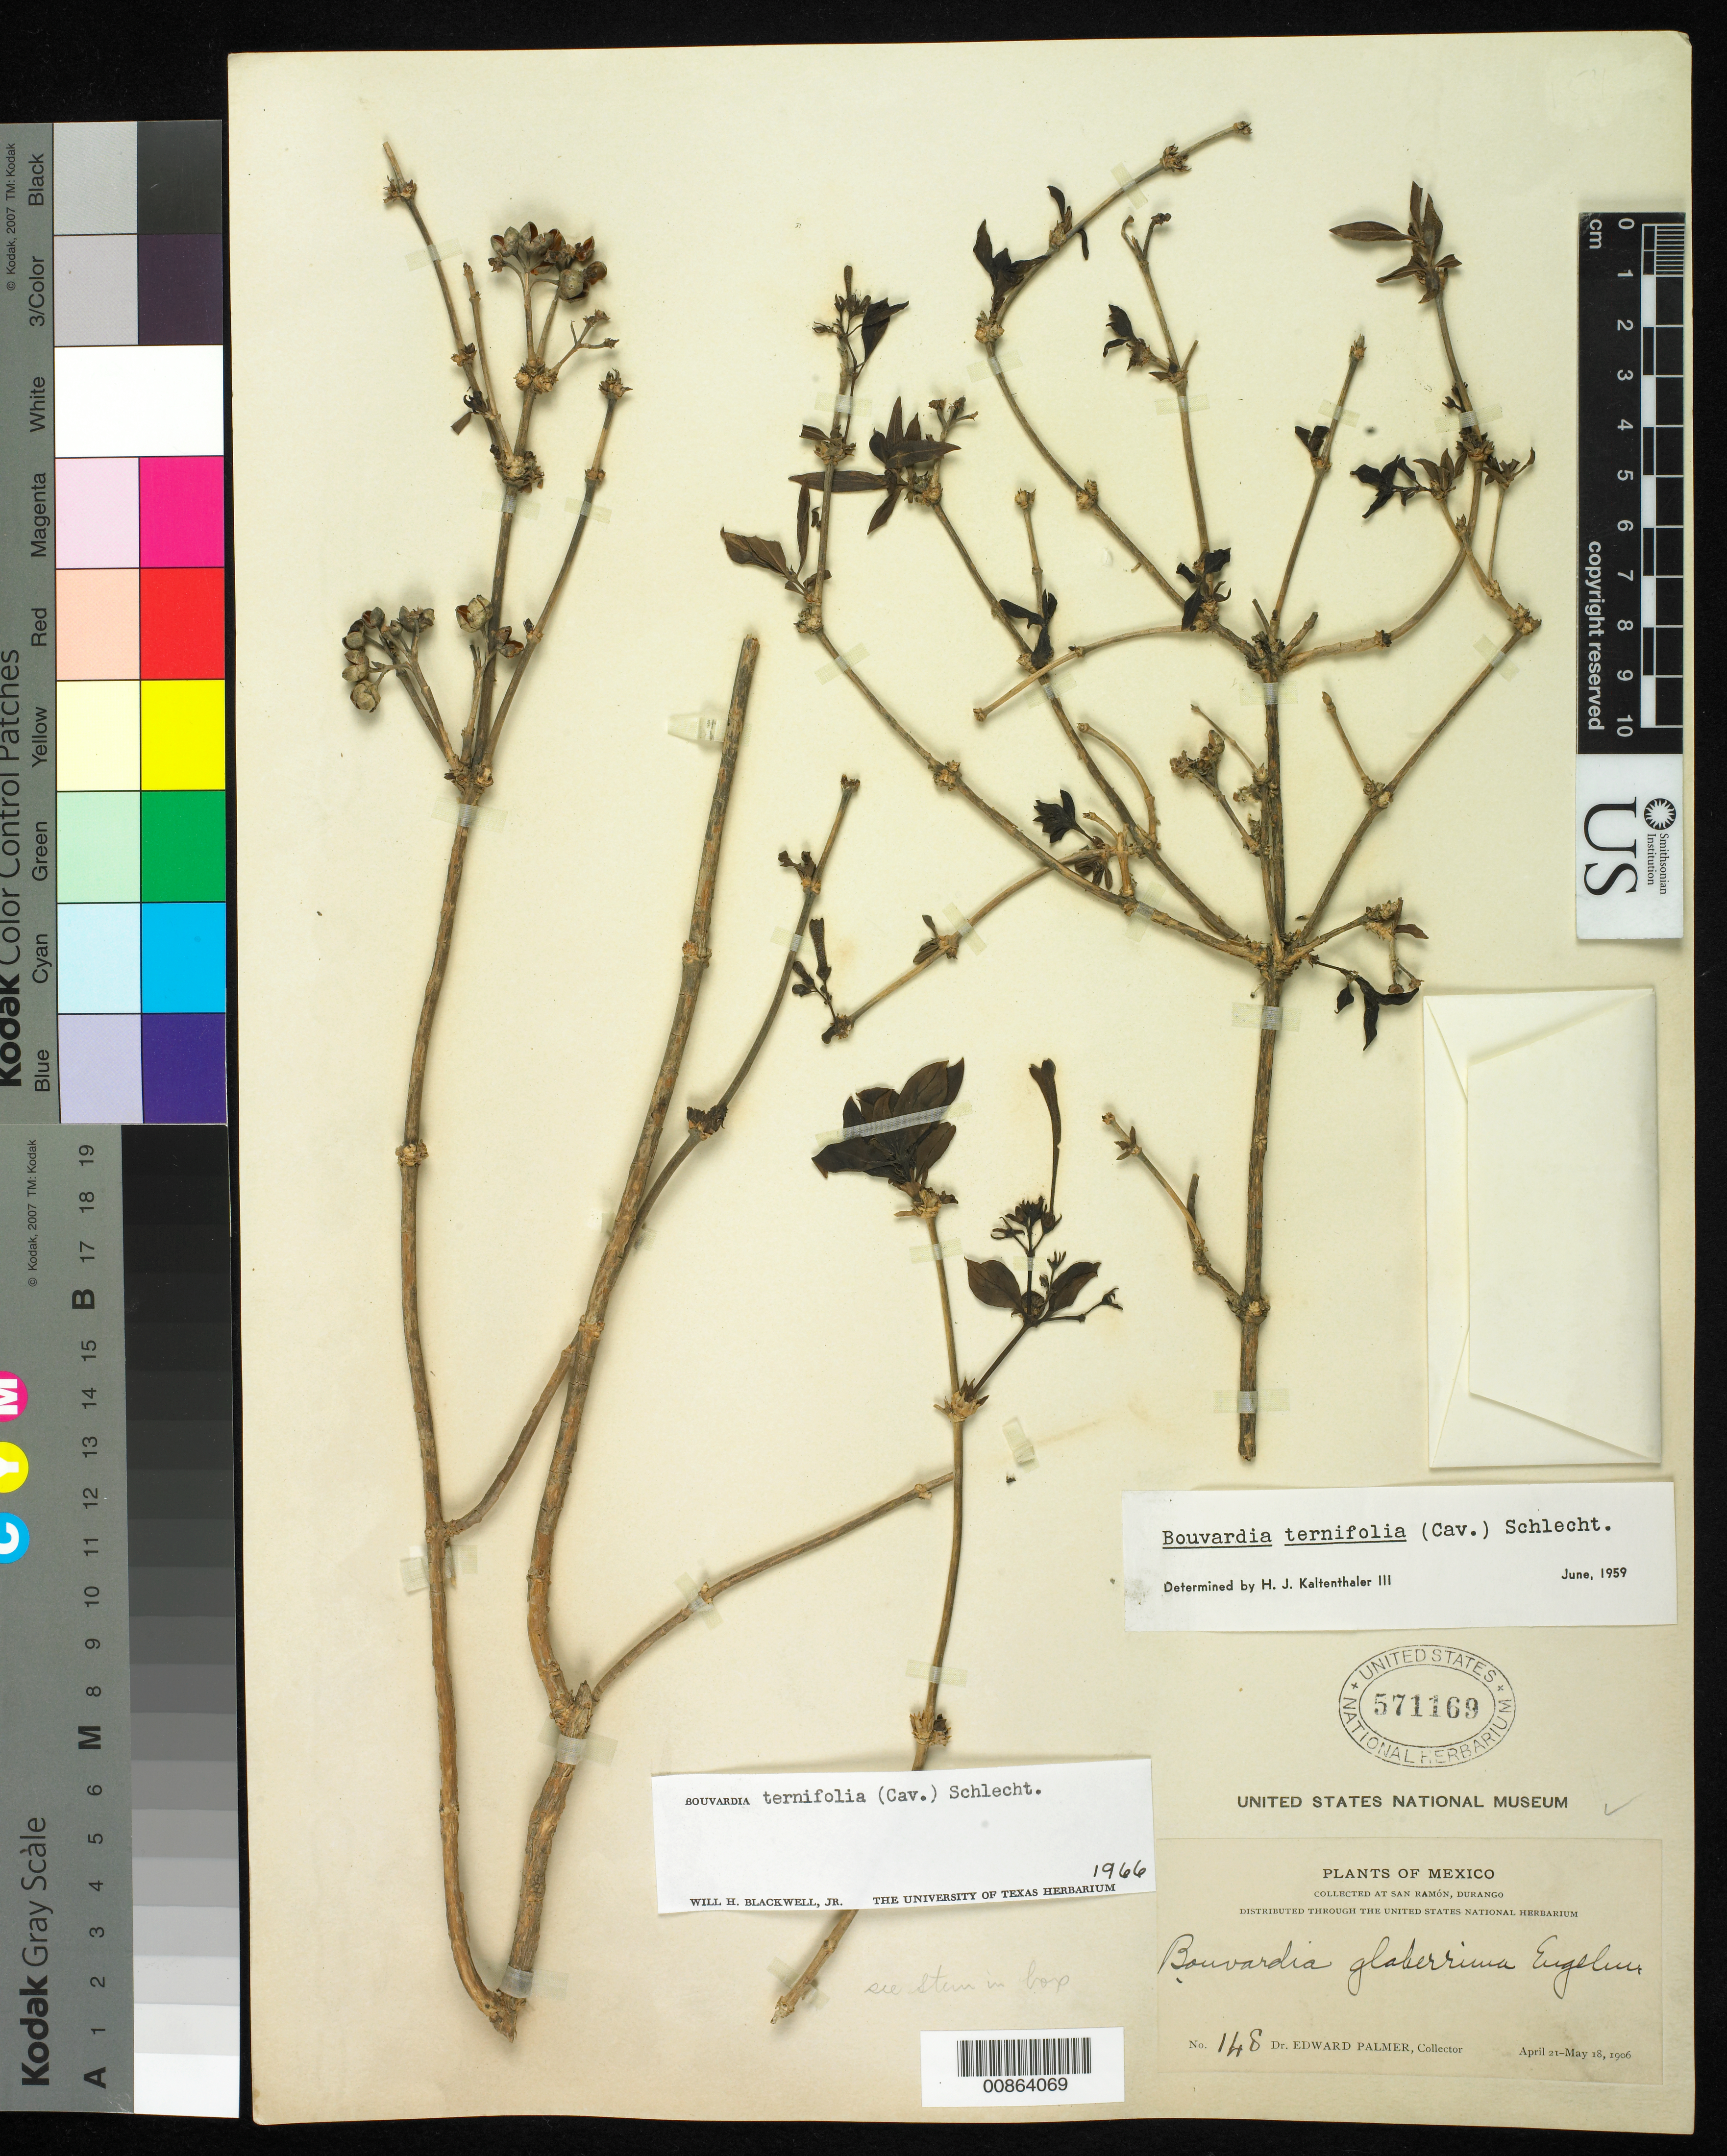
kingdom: Plantae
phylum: Tracheophyta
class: Magnoliopsida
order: Gentianales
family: Rubiaceae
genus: Bouvardia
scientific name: Bouvardia tenuifolia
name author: Standl.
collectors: E. Palmer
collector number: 148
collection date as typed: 21 Apr 1906 to 18 May 1906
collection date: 1906-04-21/1906-05-18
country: Mexico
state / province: Durango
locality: San Ramón, Durango.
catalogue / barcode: US 571169